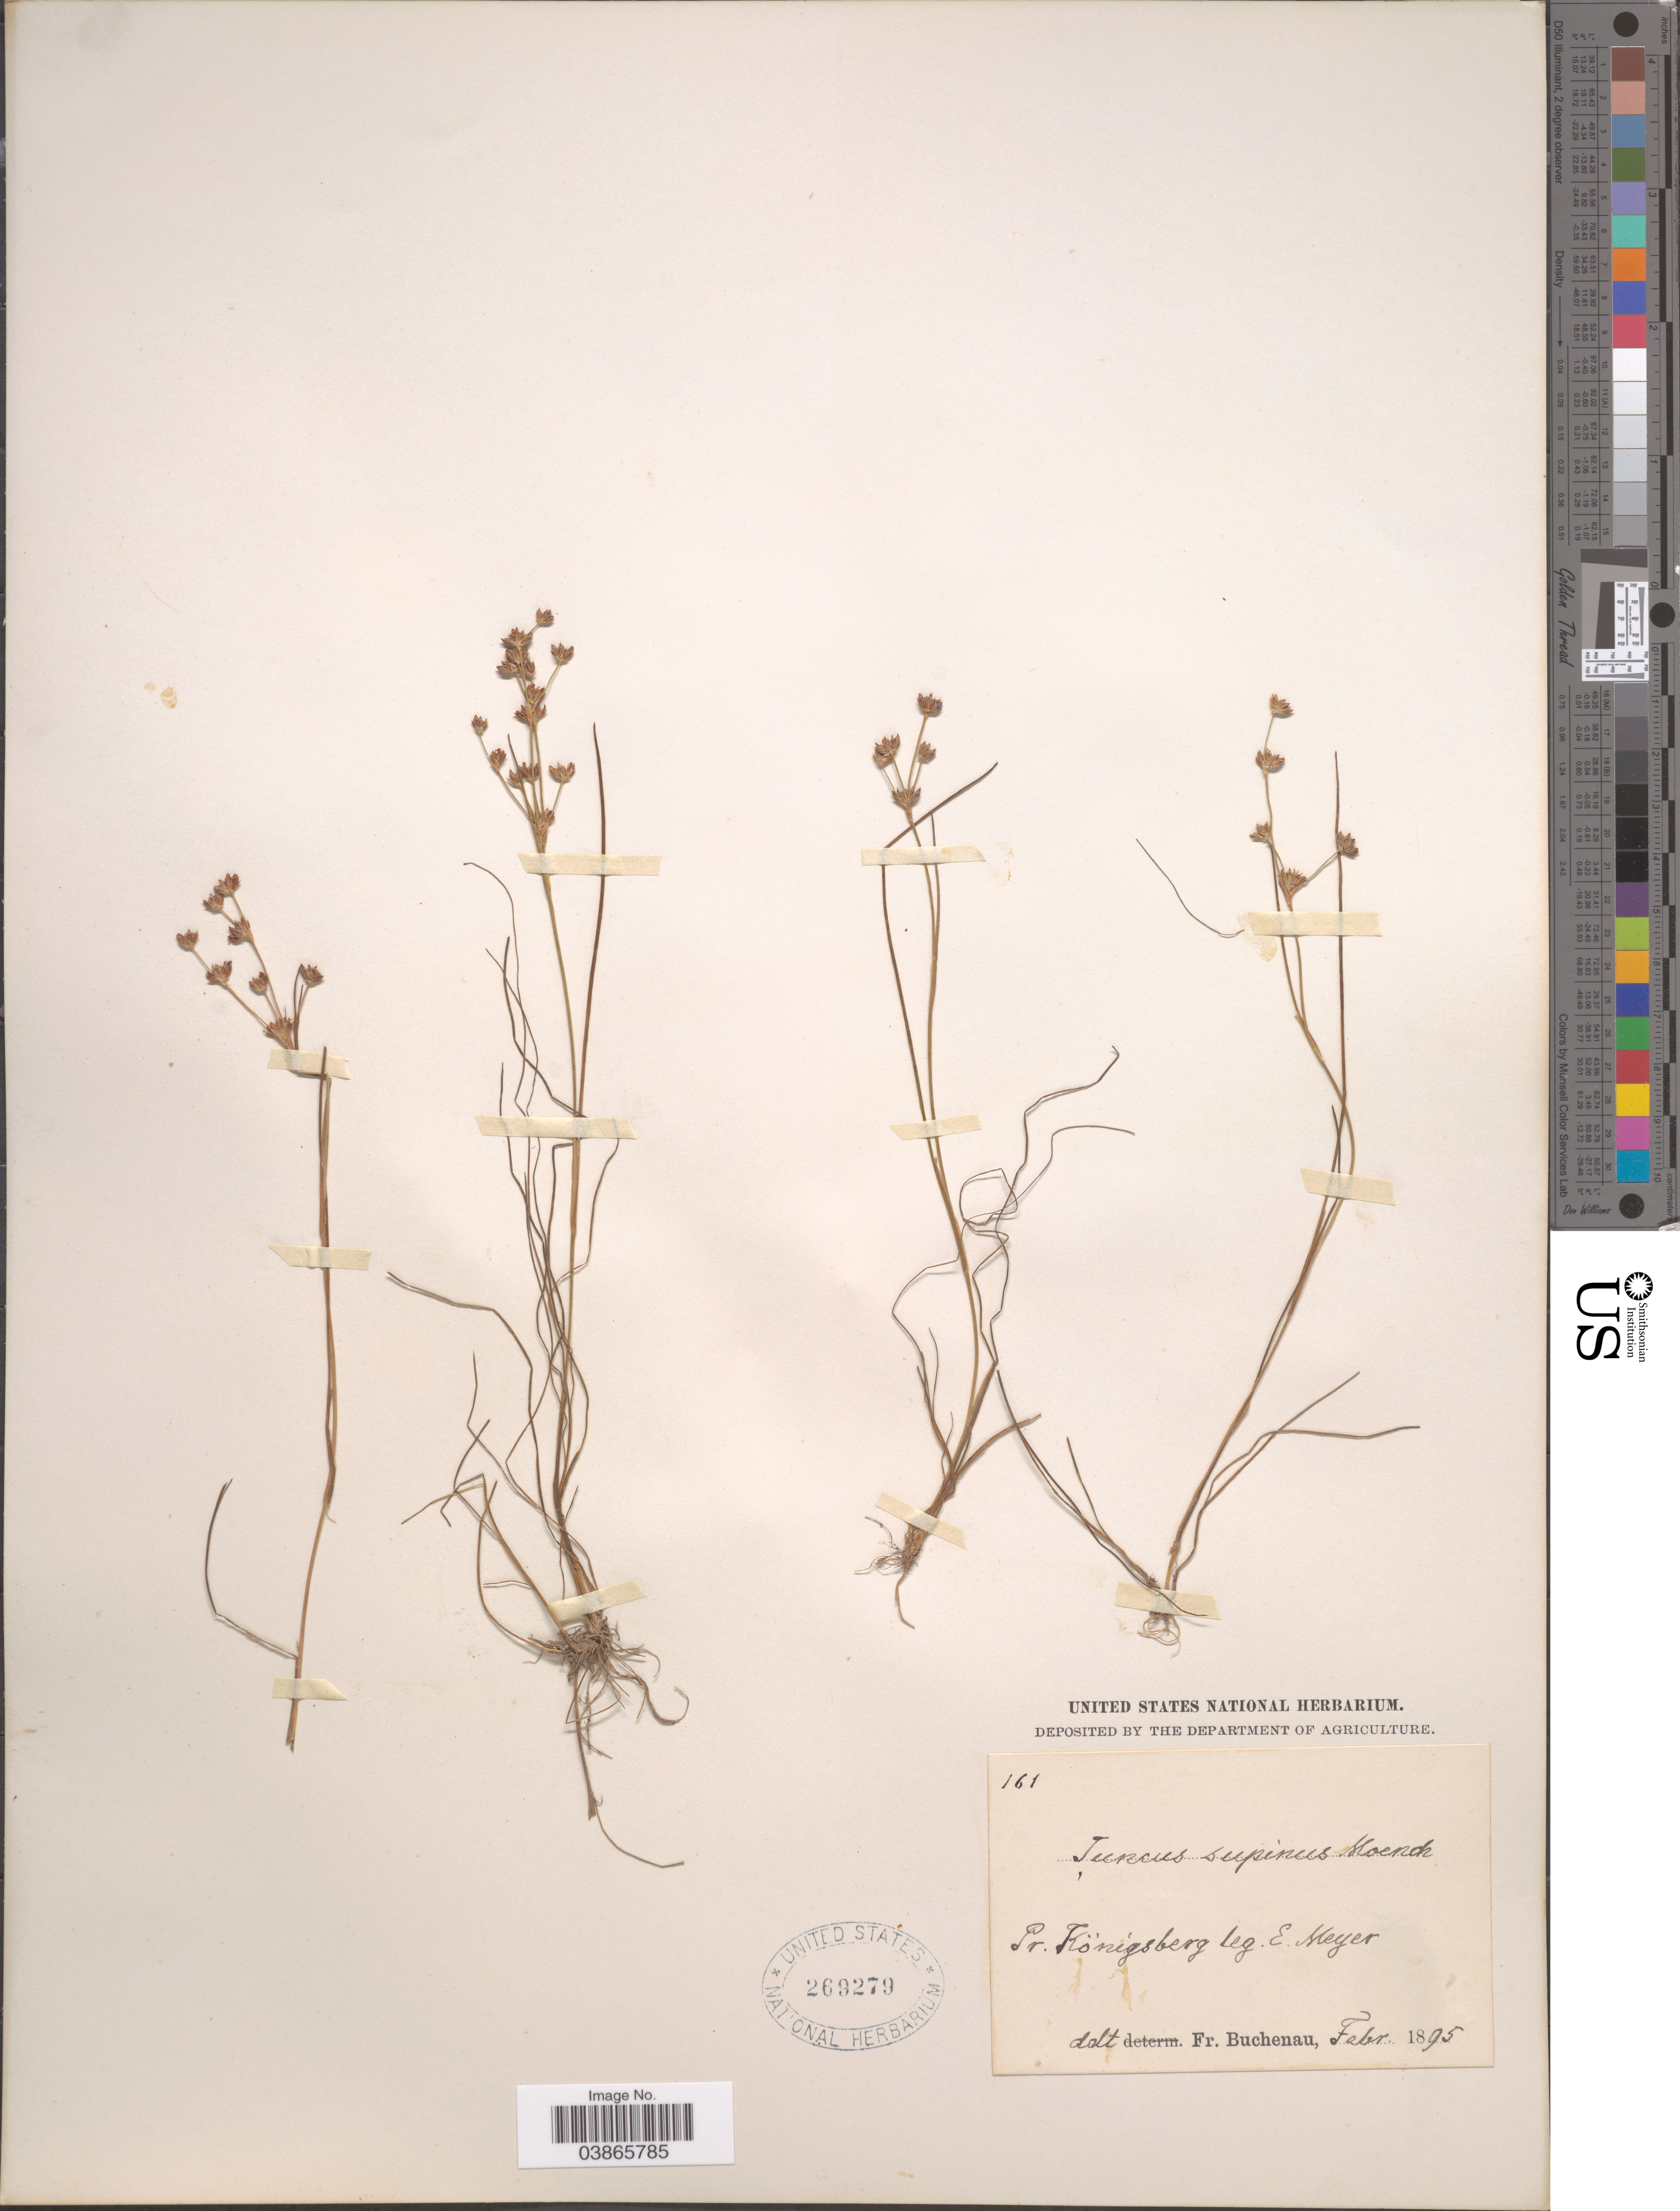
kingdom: Plantae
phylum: Tracheophyta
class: Liliopsida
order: Poales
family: Juncaceae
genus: Juncus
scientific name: Juncus supinus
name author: Moench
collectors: E. Meyer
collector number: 161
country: Russian Federation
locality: Pr. Königsberg.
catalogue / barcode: US 269279